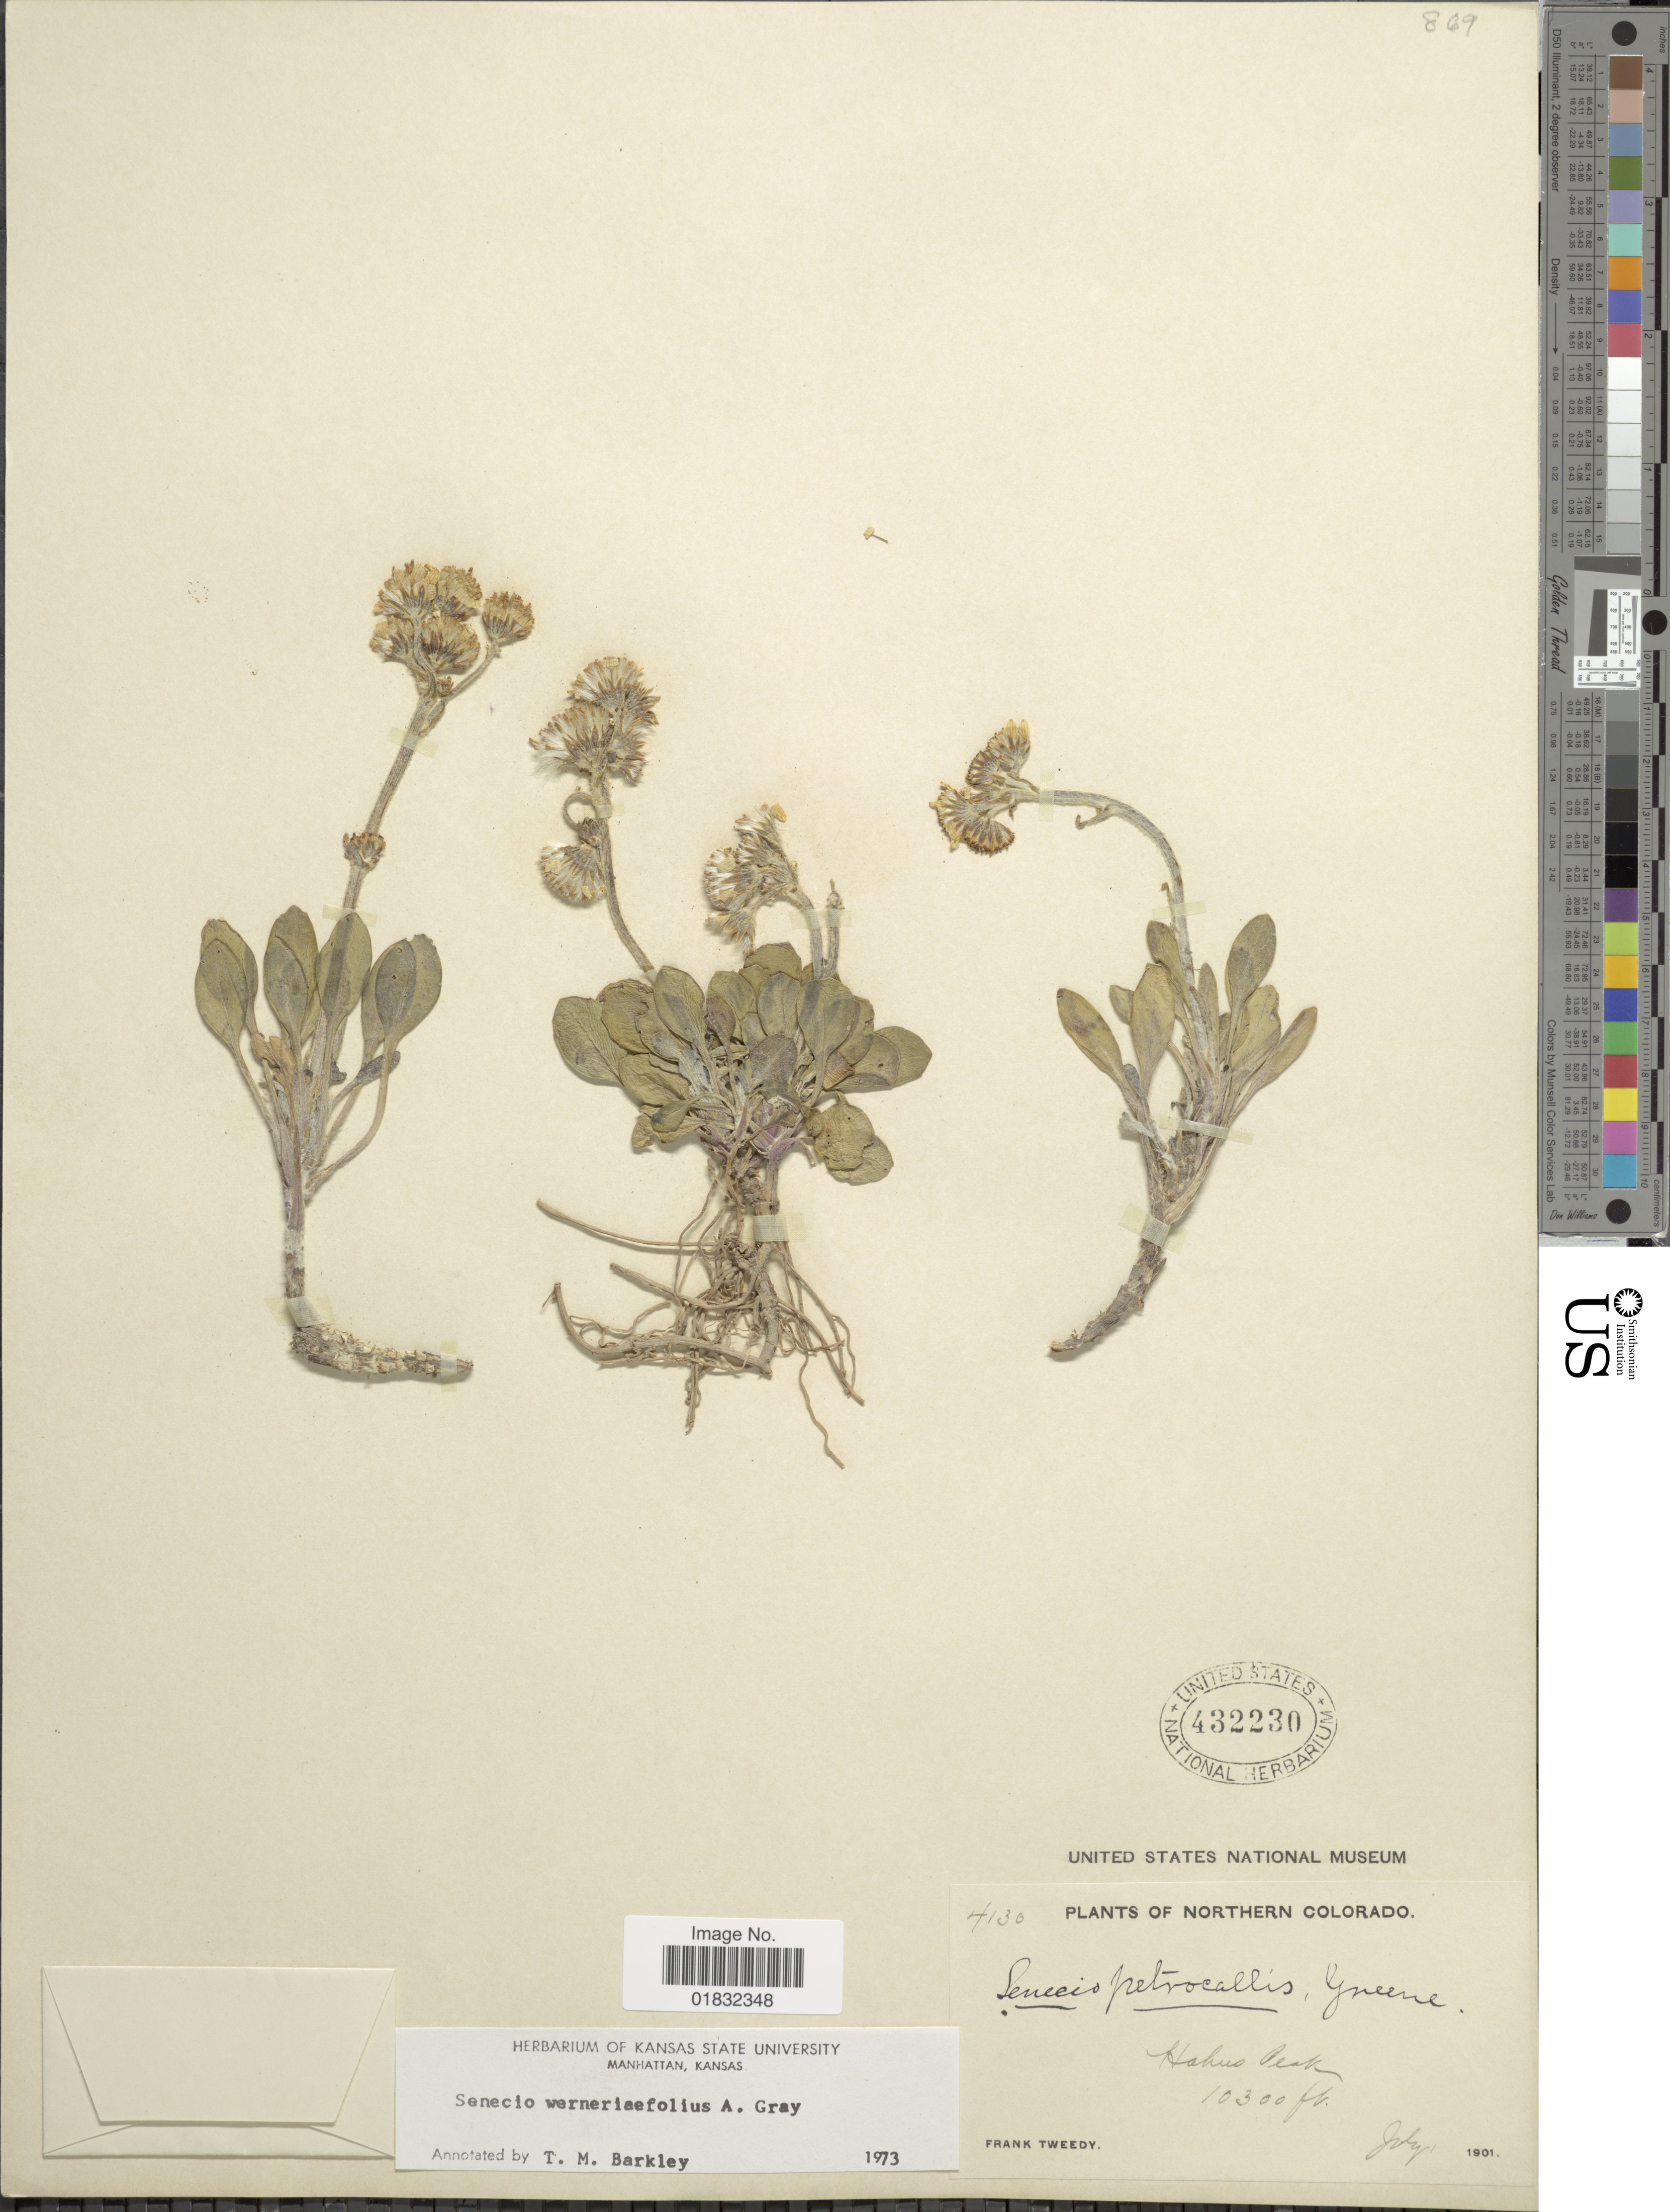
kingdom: Plantae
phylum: Tracheophyta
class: Magnoliopsida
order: Asterales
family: Asteraceae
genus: Packera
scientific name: Packera werneriifolia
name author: (A. Gray) W.A. Weber & Á. Löve ex Trock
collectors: F. Tweedy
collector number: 4130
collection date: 1901-07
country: United States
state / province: Colorado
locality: Northern Colorado, Hahua Peak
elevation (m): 3139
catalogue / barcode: US 432230